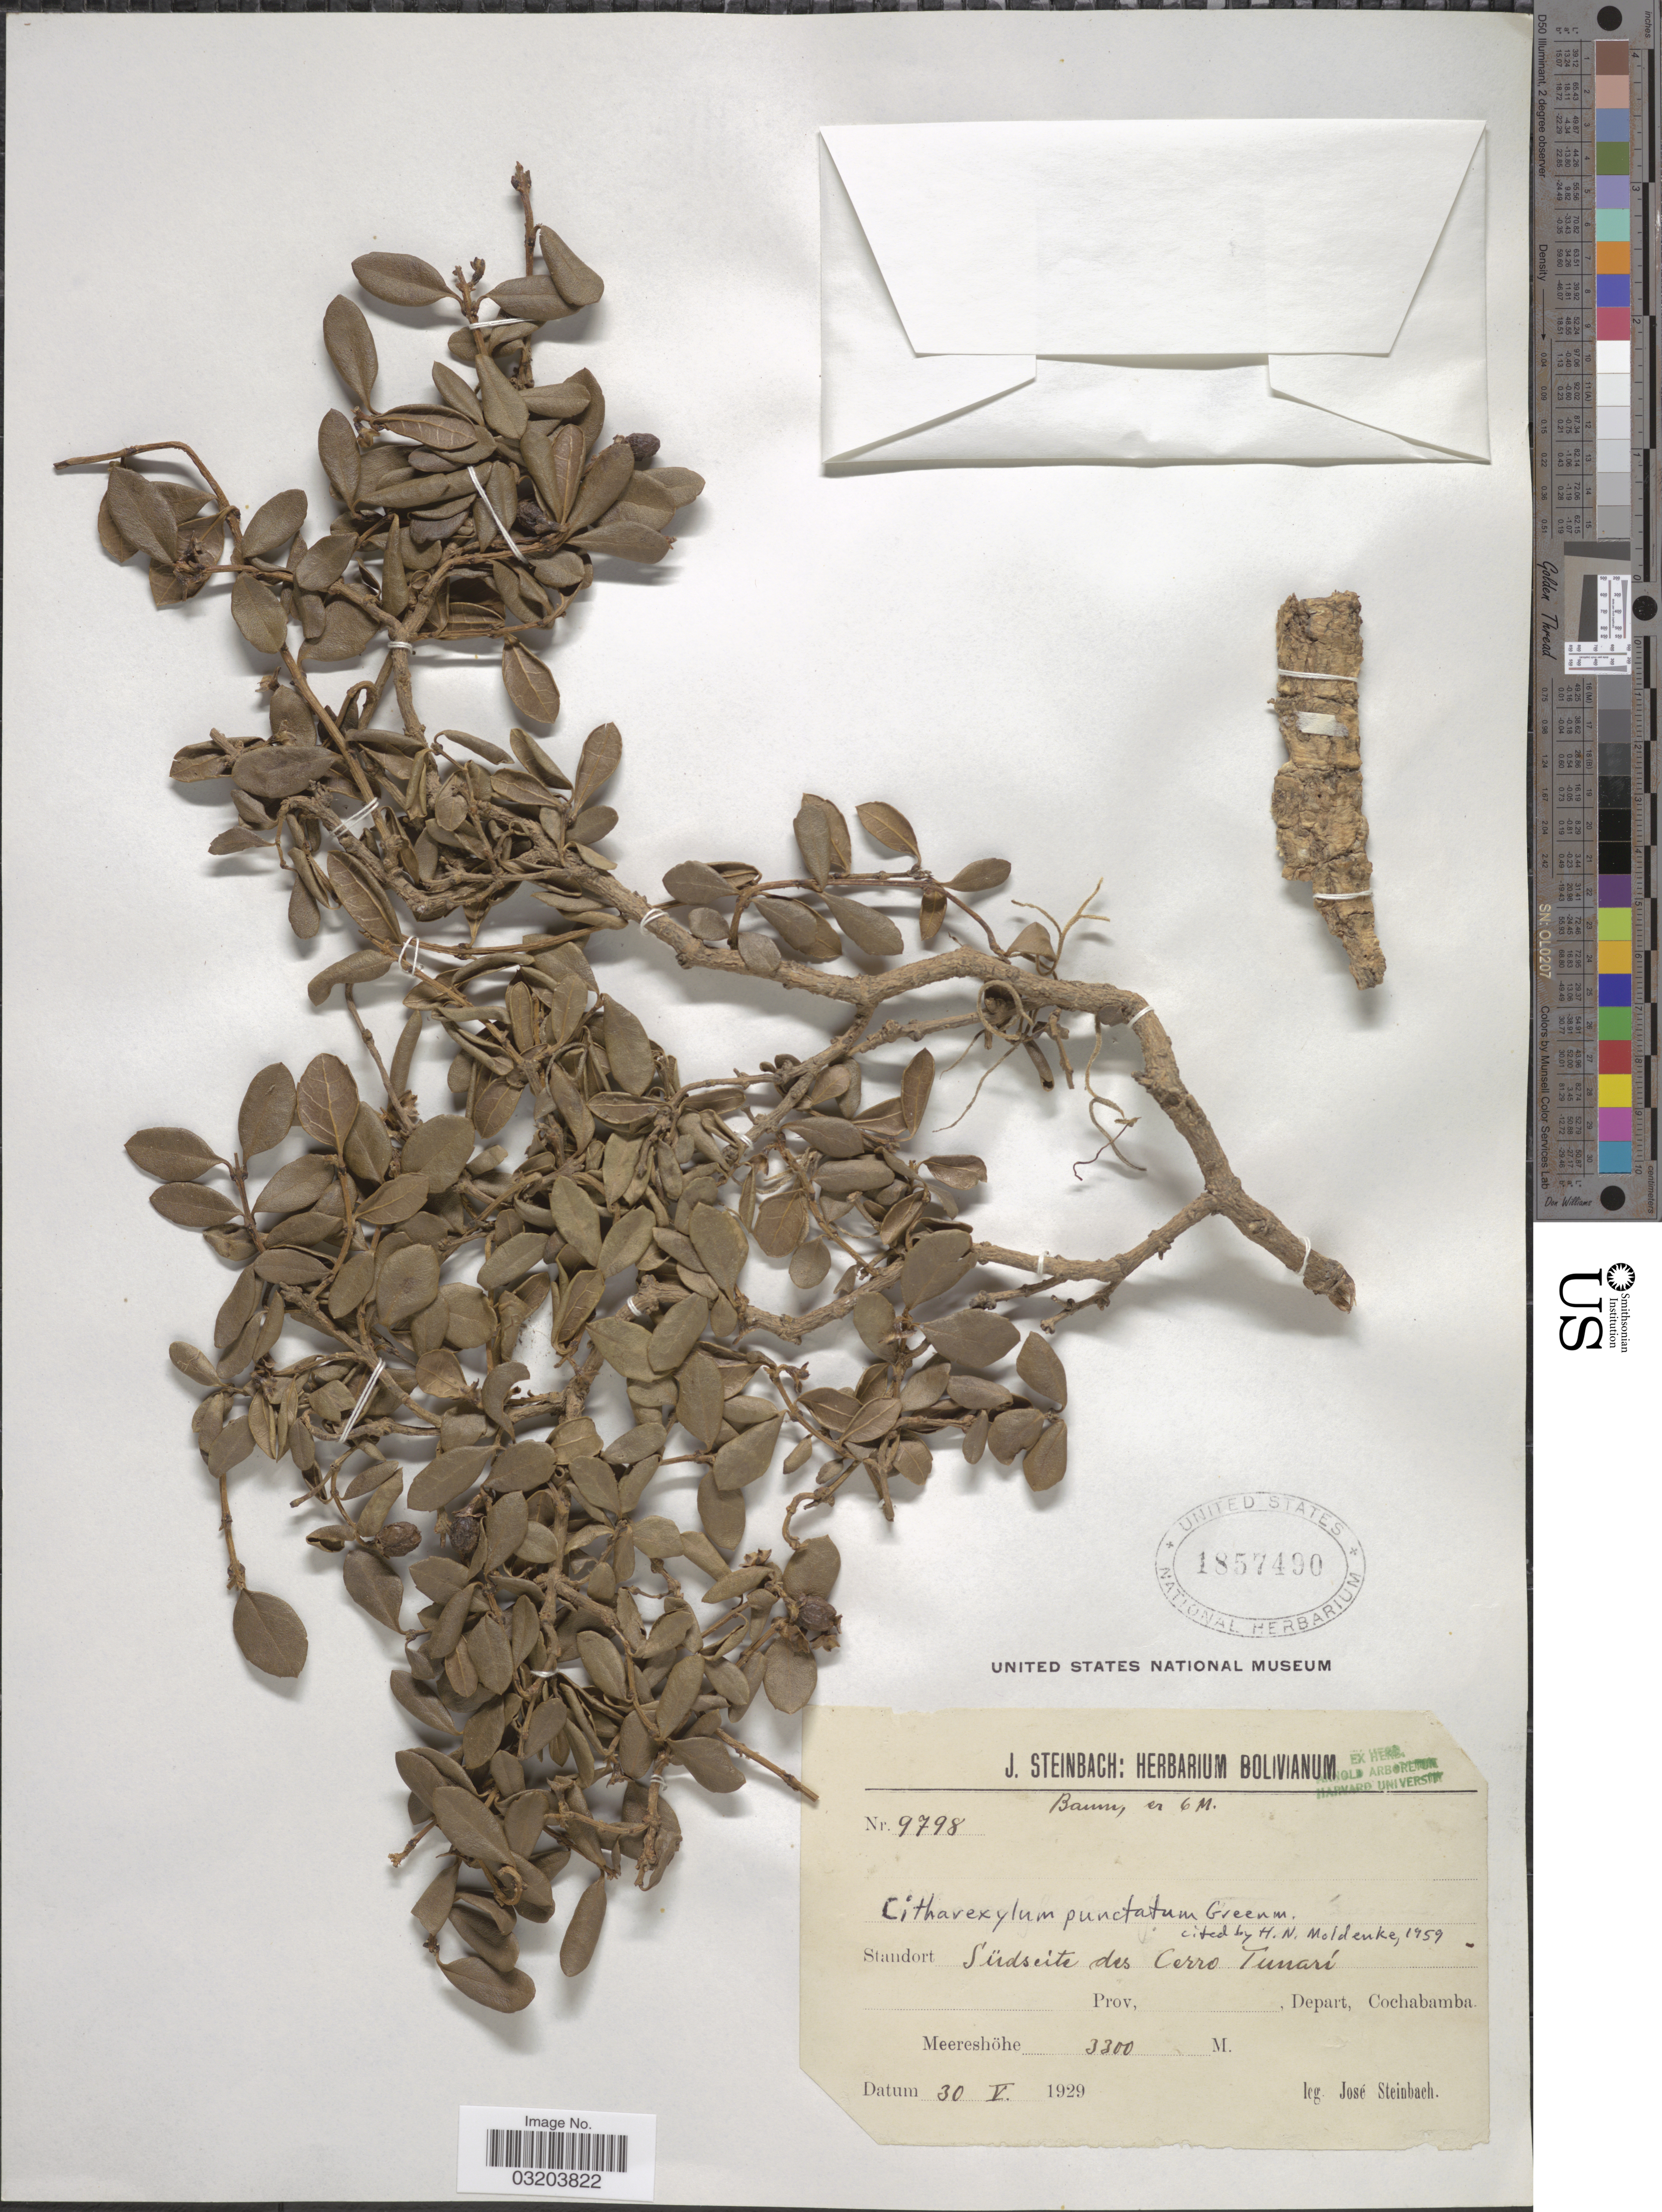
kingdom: Plantae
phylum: Tracheophyta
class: Magnoliopsida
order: Lamiales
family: Verbenaceae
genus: Citharexylum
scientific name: Citharexylum punctatum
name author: Greenm.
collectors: J. Steinbach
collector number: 9798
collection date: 1929-05-30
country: Bolivia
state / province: Cochabamba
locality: Südseite des Cerro Tunarí. Depart. Cochabamba.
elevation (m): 3300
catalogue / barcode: US 1857490